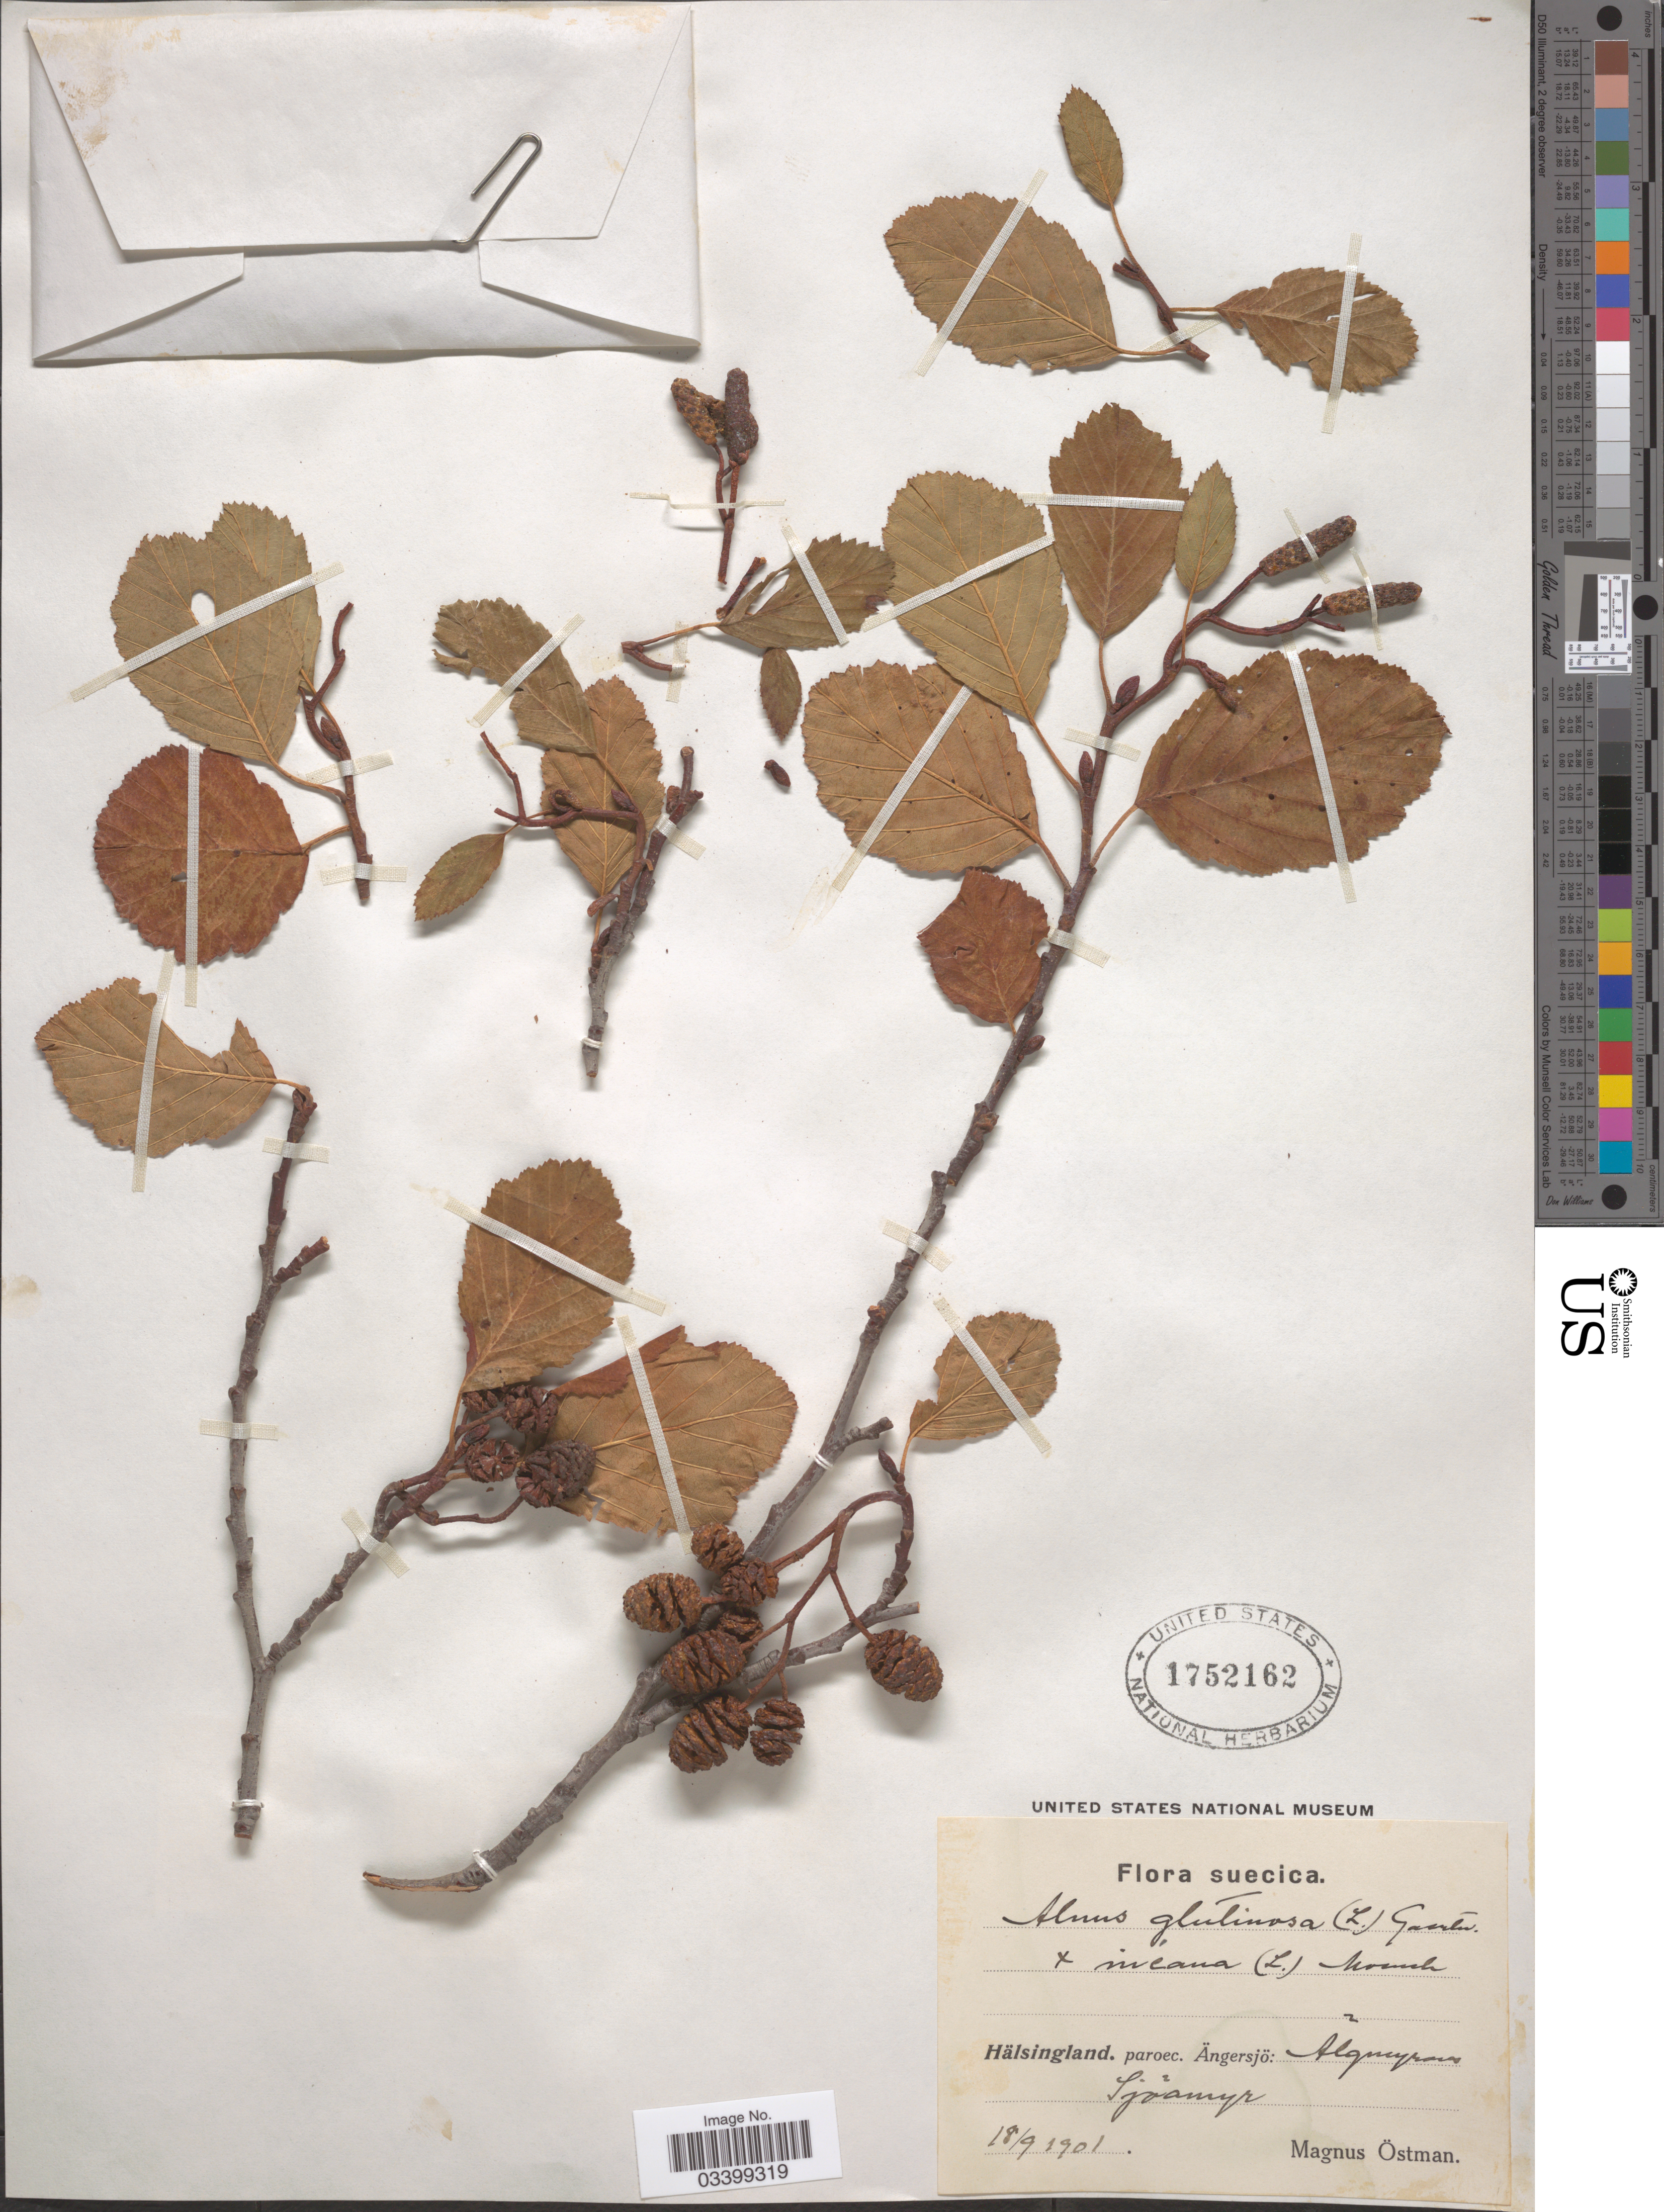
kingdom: Plantae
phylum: Tracheophyta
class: Magnoliopsida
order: Fagales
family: Betulaceae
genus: Alnus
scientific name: Alnus glutinosa x A. incana (L.) Moench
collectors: M. Östman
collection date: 1901-09-18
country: Sweden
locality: Hälsingland. paroec. Ängersjö: Älgmyra, Sjoamyr [interpreted].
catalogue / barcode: US 1752162